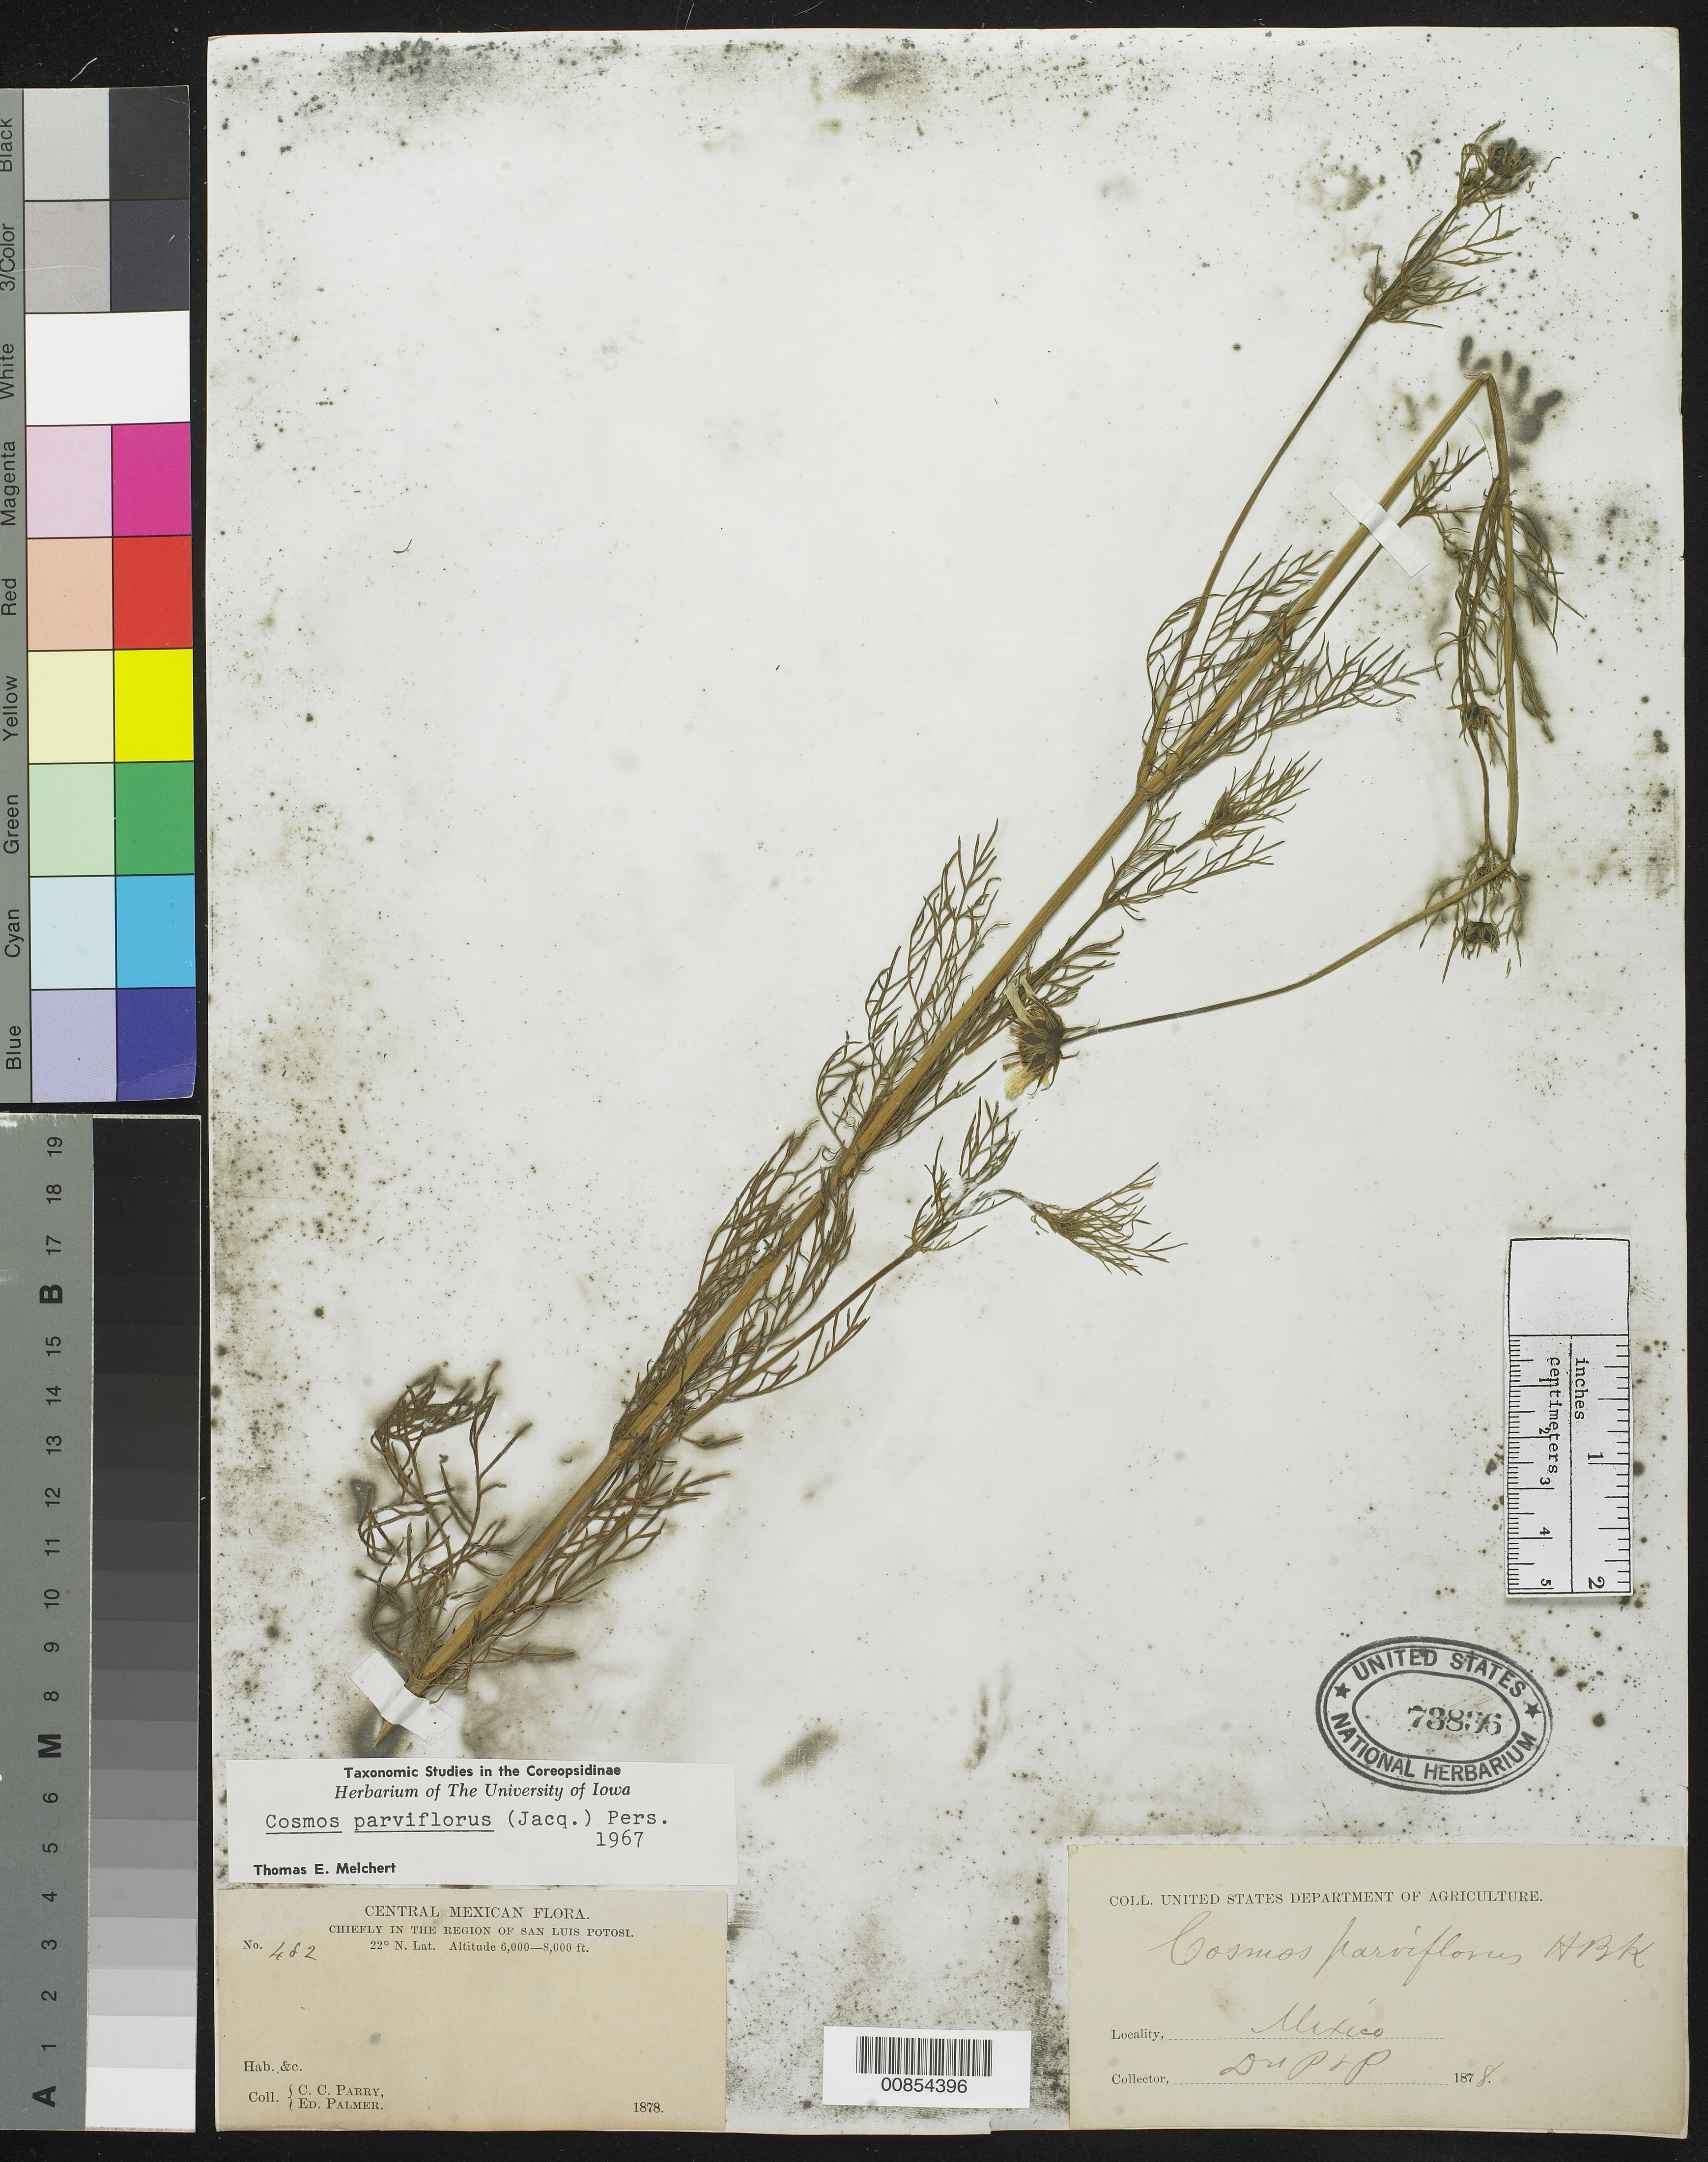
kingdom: Plantae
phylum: Tracheophyta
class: Magnoliopsida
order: Asterales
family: Asteraceae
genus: Cosmos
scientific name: Cosmos parviflorus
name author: (Jacq.) Pers.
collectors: C. C. Parry & E. Palmer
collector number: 482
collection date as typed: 1878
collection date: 1878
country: Mexico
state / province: San Luis Potosí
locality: Chiefly in the region of San Luis Potosí.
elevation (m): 1829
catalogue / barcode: US 73836